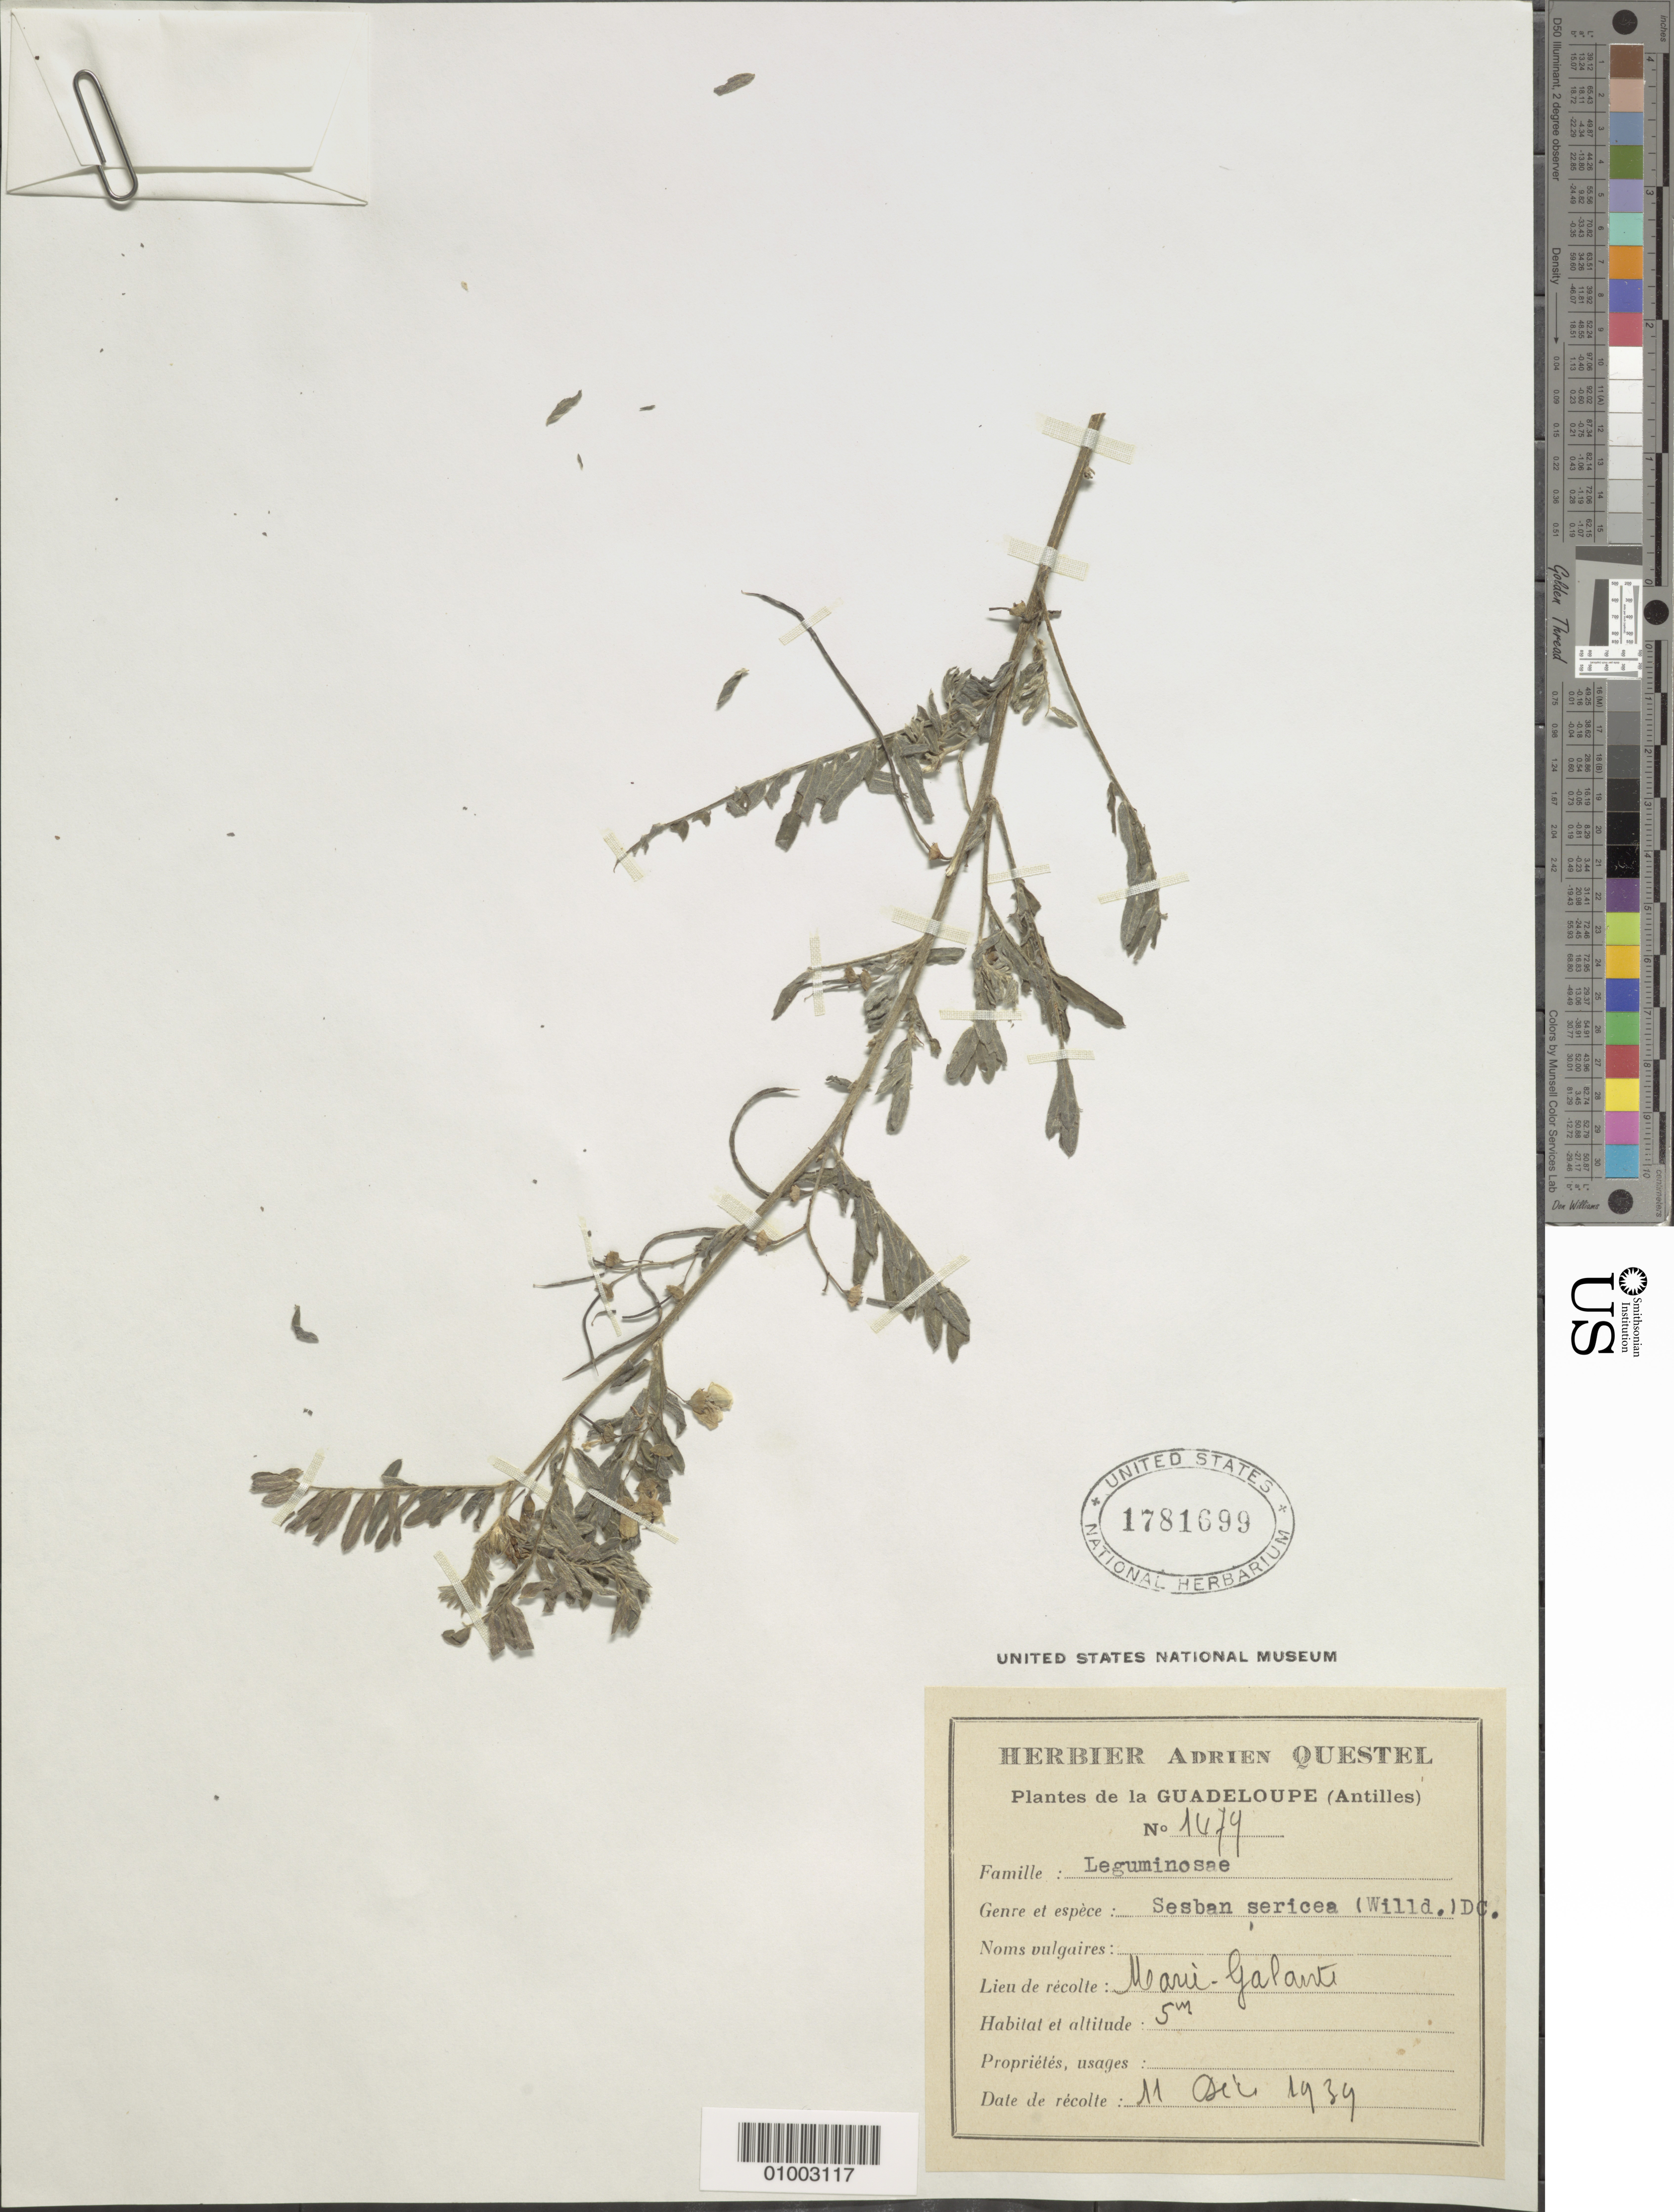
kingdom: Plantae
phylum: Tracheophyta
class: Magnoliopsida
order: Fabales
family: Fabaceae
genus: Sesbania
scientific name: Sesbania sericea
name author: (Willd.) Link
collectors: A. Questel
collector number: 1479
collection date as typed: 11 Dec 1939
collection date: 1939-12-11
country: Guadeloupe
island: Marie Galante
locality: Marie-Galante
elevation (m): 5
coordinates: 0 N, 0 E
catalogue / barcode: US 1781699